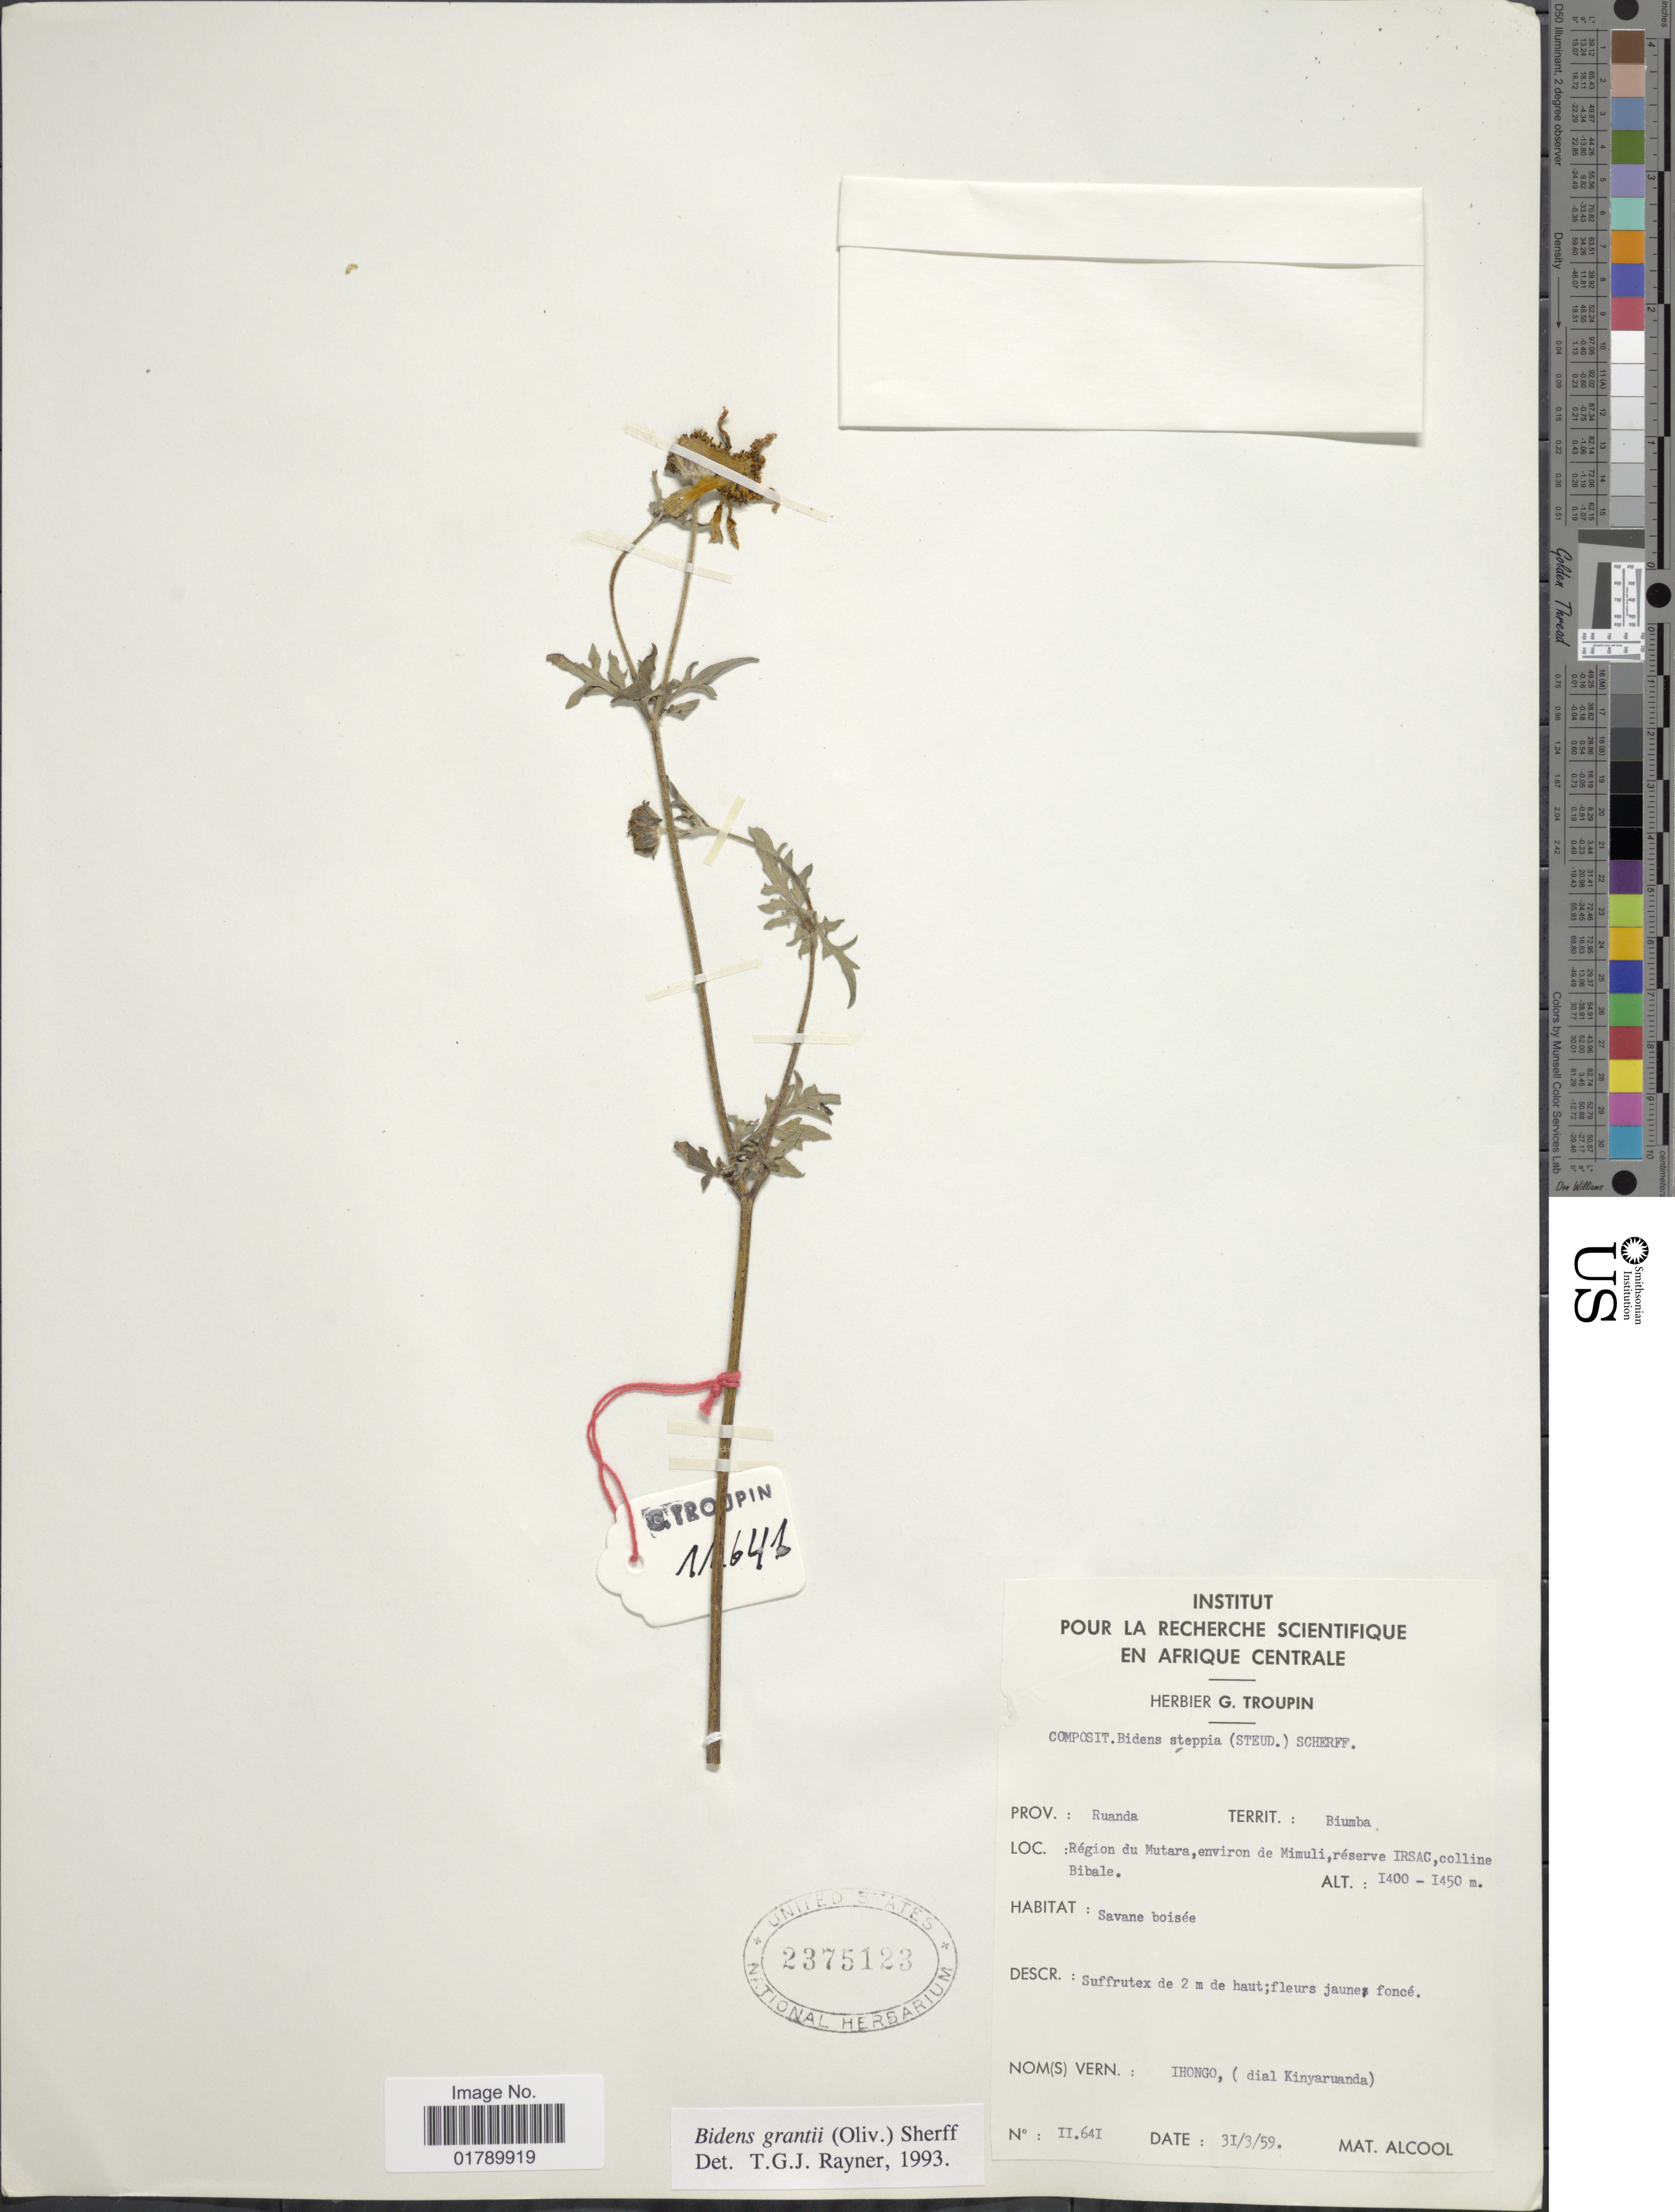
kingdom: Plantae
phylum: Tracheophyta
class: Magnoliopsida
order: Asterales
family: Asteraceae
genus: Bidens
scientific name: Bidens grantii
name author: (Oliv.) Sherff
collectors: ex herb. G. Troupin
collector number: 11641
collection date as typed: Transcribed d/m/y: 31/3/59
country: Rwanda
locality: Prov.: Ruanda. Territ.: Biumba. Region du Mutara, environ de Mimuli, reserve Irsac, colline Bibale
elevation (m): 1400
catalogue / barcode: US 2375123